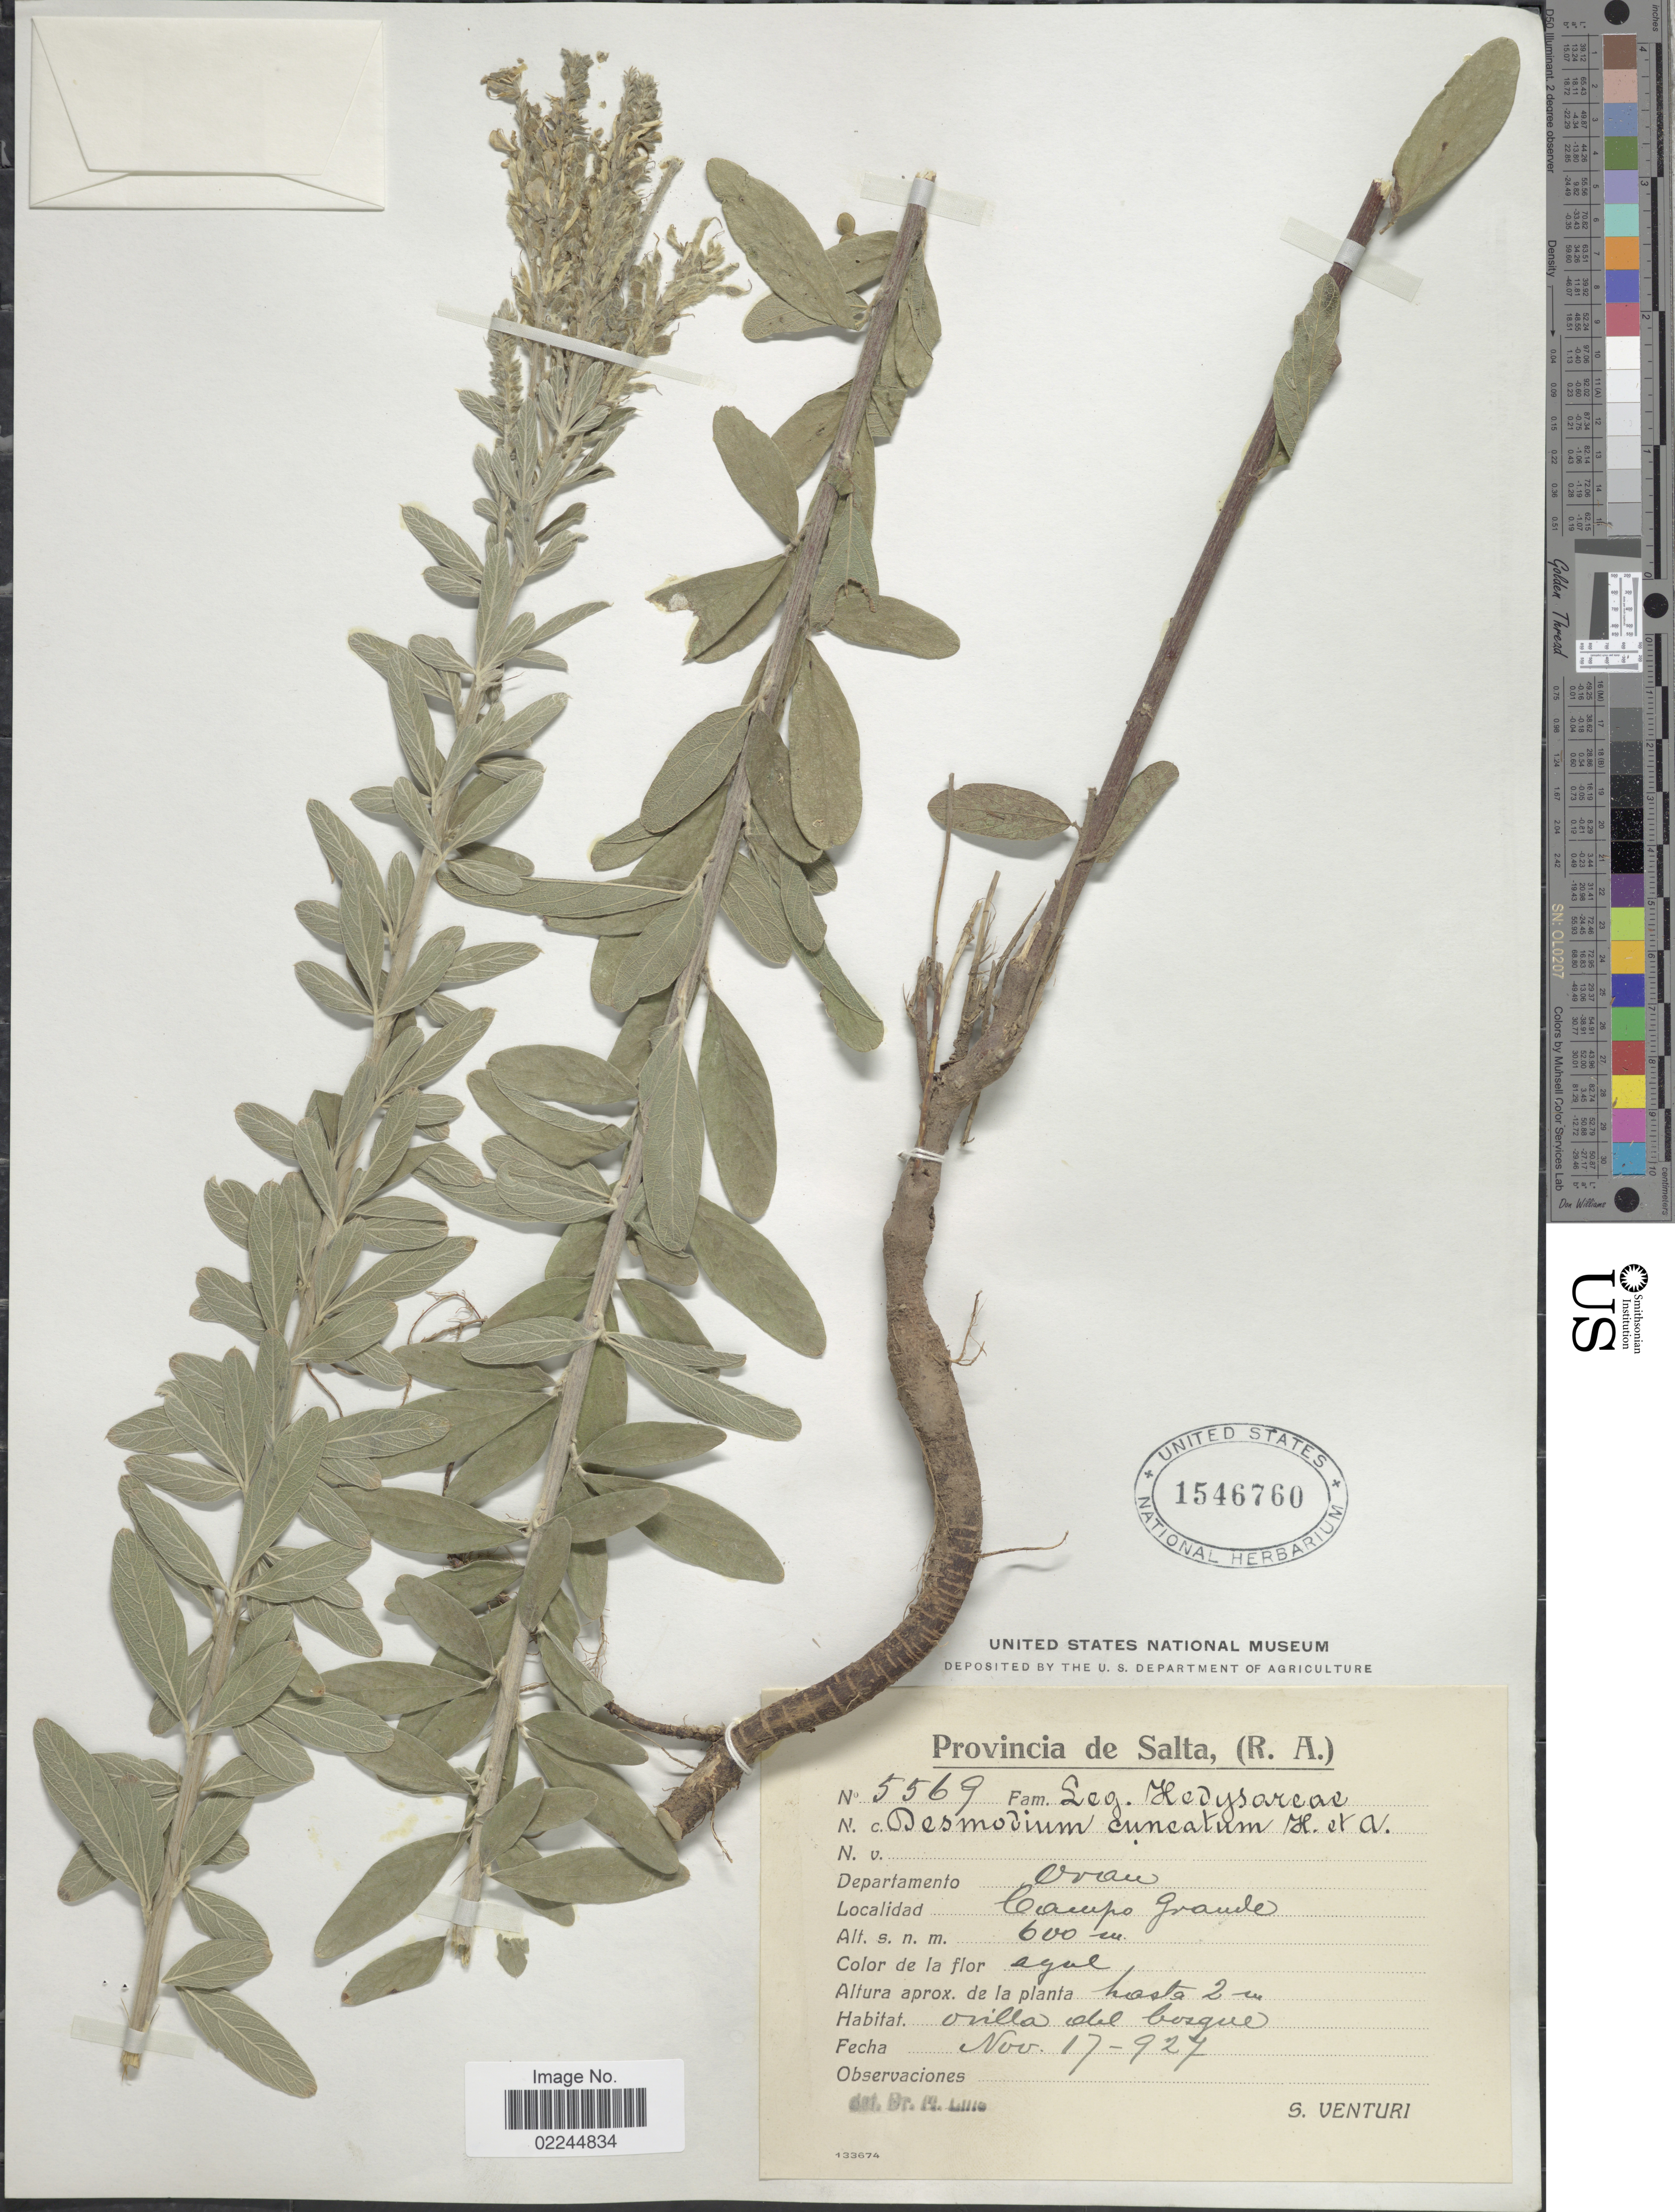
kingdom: Plantae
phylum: Tracheophyta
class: Magnoliopsida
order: Fabales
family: Fabaceae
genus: Desmodium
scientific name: Desmodium cuneatum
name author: Hook. & Arn.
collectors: S. Venturi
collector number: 5569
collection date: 1927-11-17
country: Argentina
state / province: Salta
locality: Departamento Oran, Campo Grande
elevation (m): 600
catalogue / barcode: US 1546760